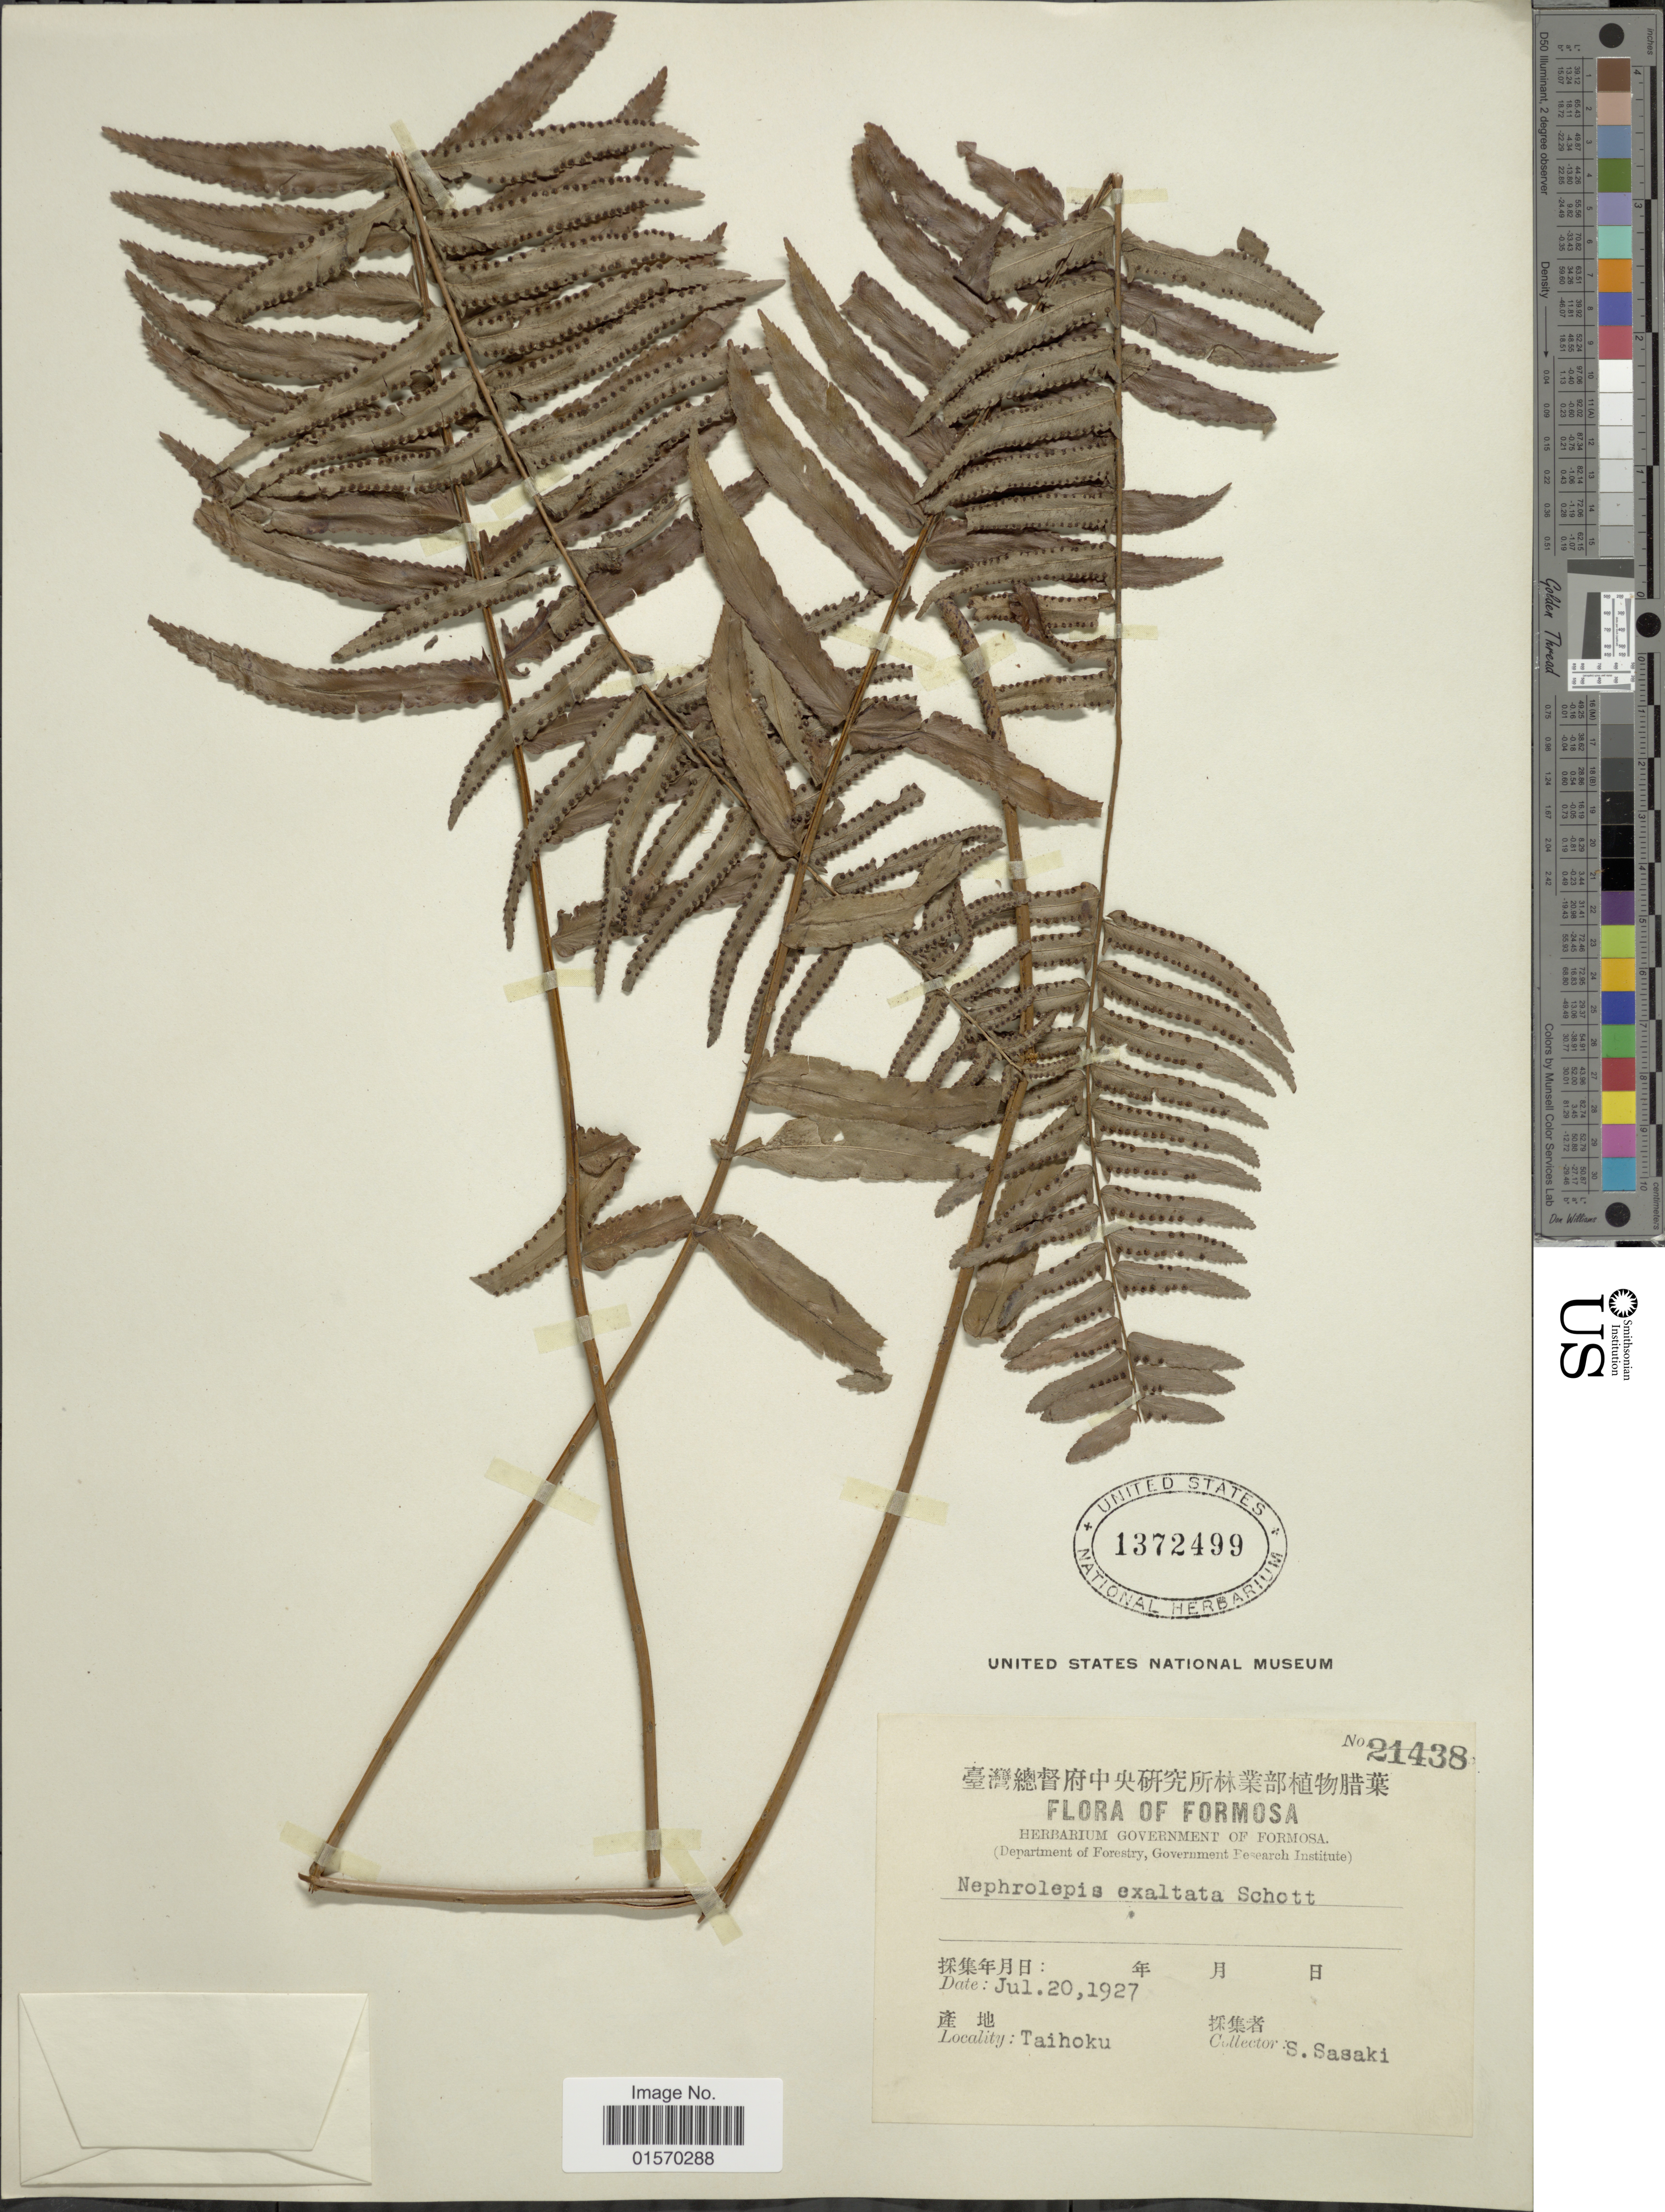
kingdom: Plantae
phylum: Tracheophyta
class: Polypodiopsida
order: Polypodiales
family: Nephrolepidaceae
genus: Nephrolepis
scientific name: Nephrolepis multiflora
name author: (Roxb.) F.M. Jarrett ex C.V. Morton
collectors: S. Sasaki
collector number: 21438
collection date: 1927-07-20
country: Taiwan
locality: Formosa. Taihoku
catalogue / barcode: US 1372499